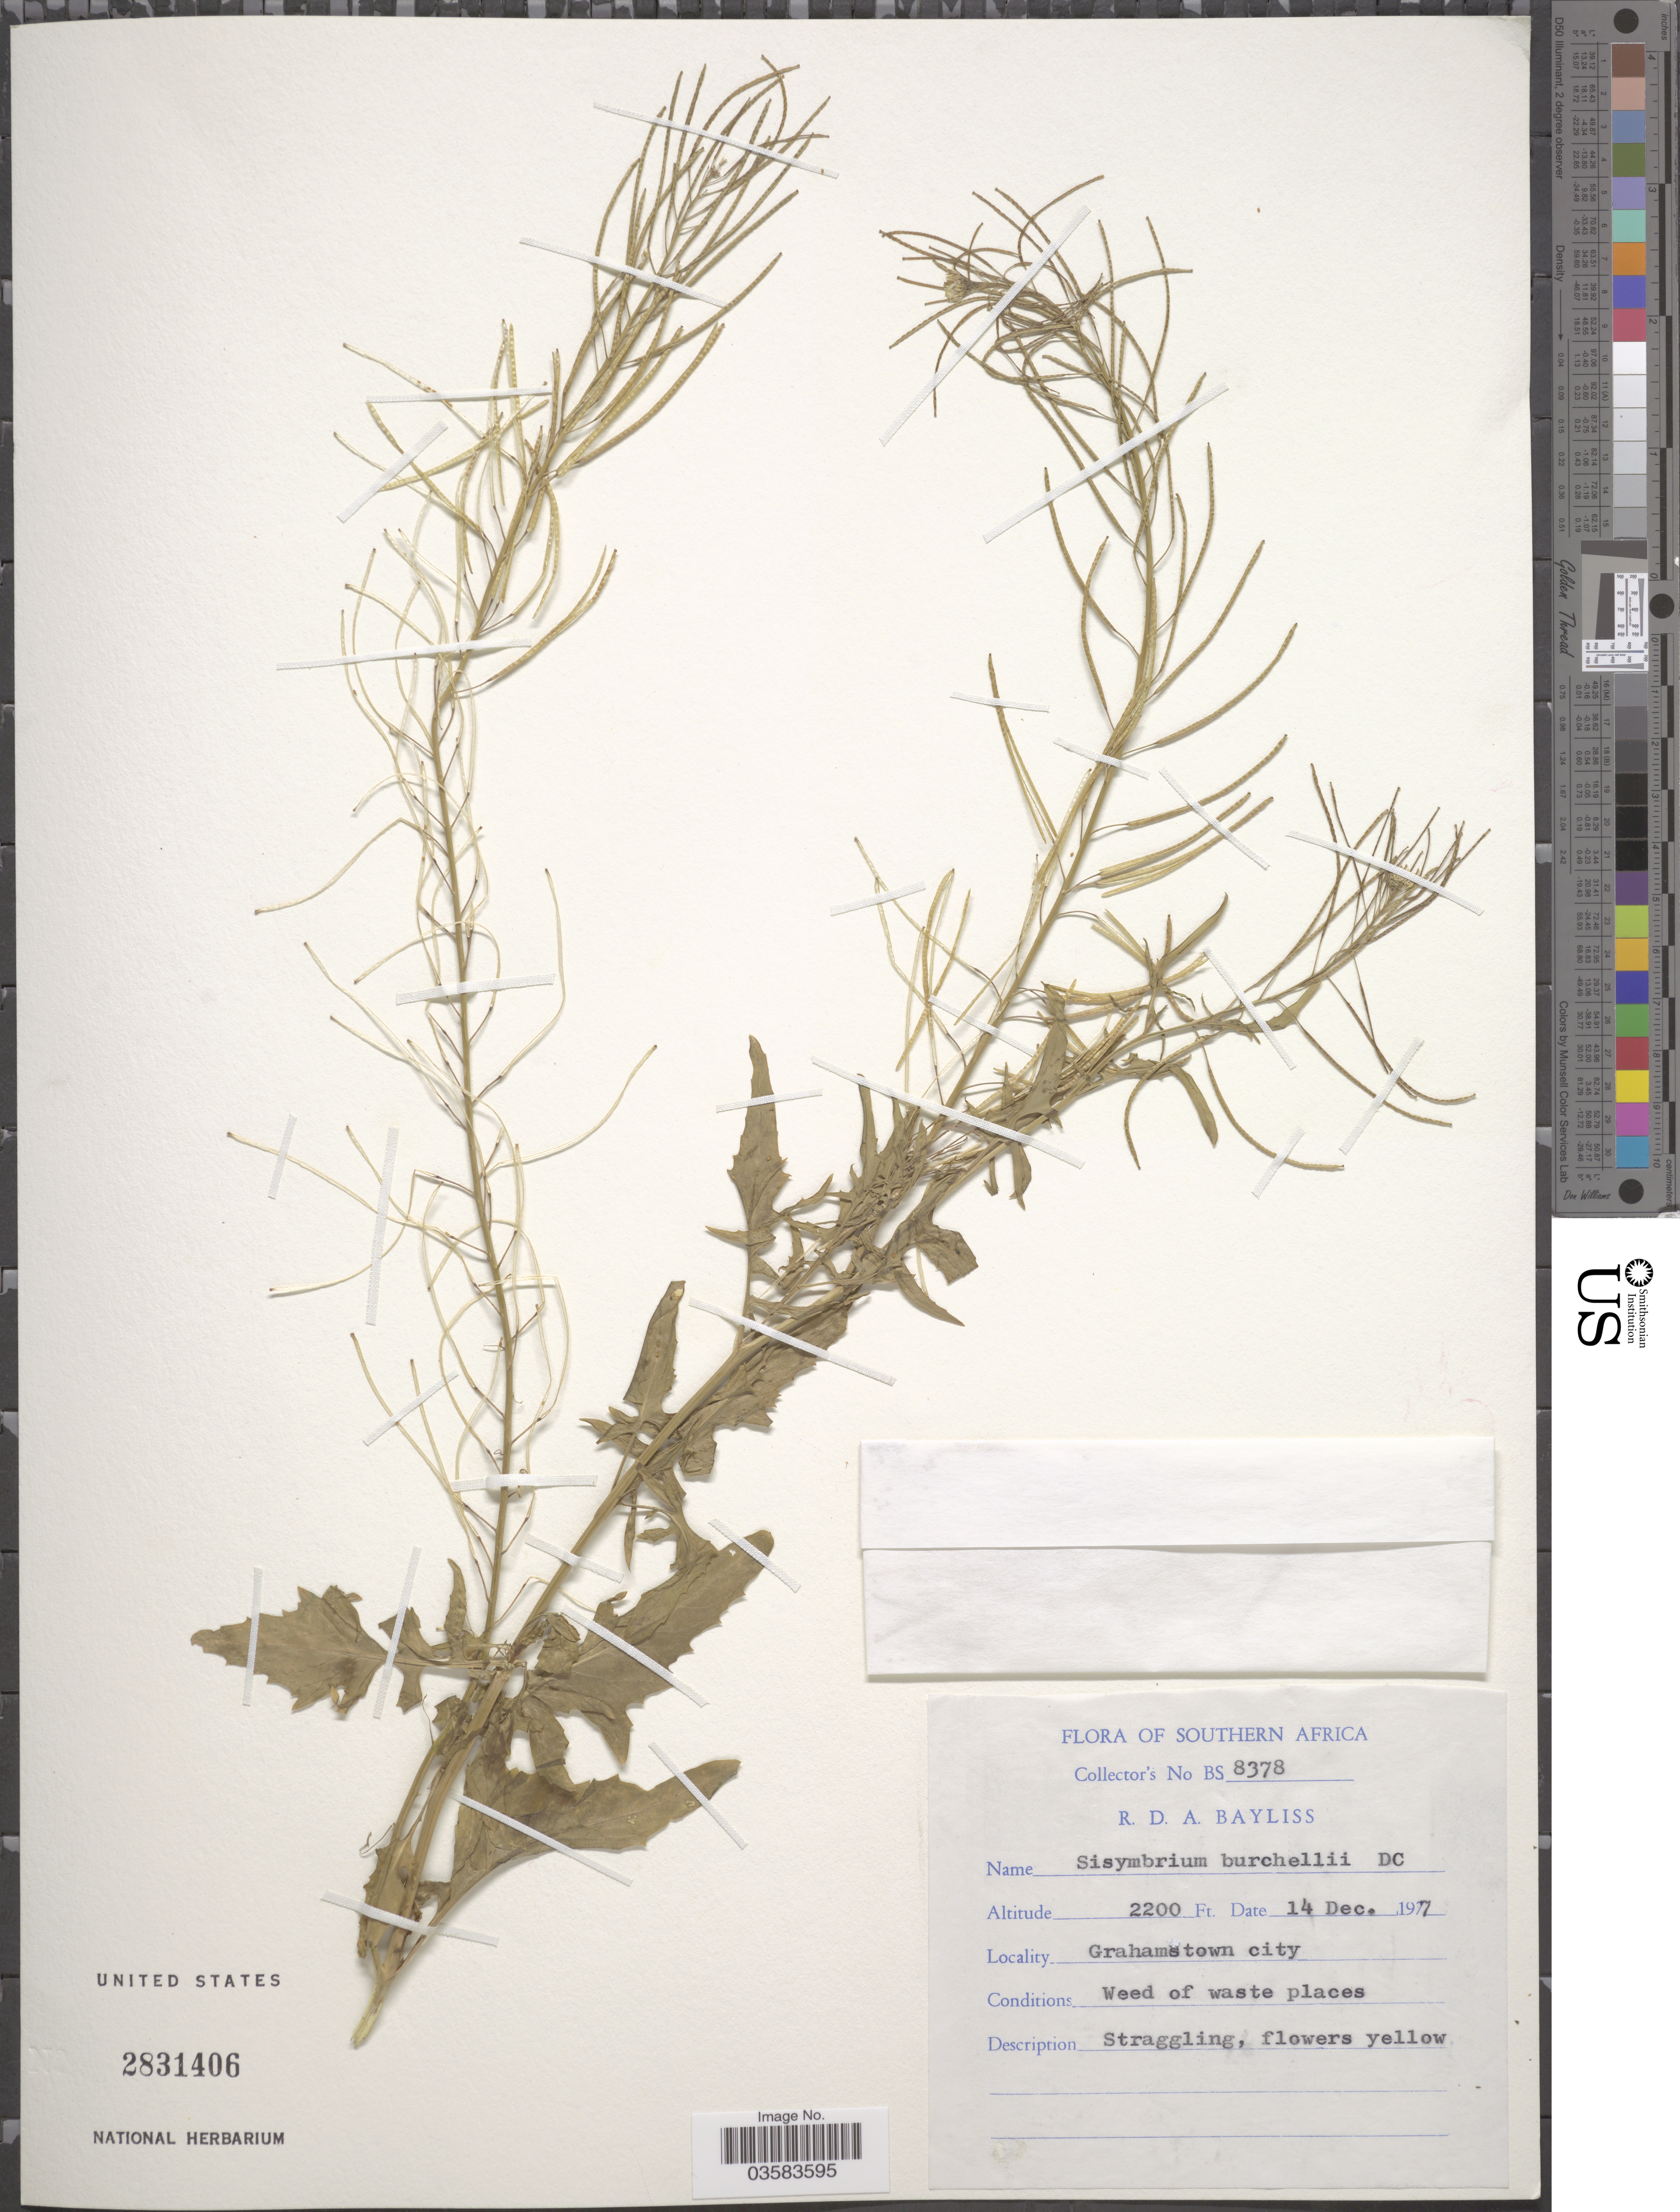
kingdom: Plantae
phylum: Tracheophyta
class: Magnoliopsida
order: Brassicales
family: Brassicaceae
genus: Sisymbrium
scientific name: Sisymbrium burchellii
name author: DC.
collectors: R. Bayliss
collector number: BS8378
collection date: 1977-12-14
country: South Africa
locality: Southern Africa. Grahamstown city.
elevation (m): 671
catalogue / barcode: US 2831406